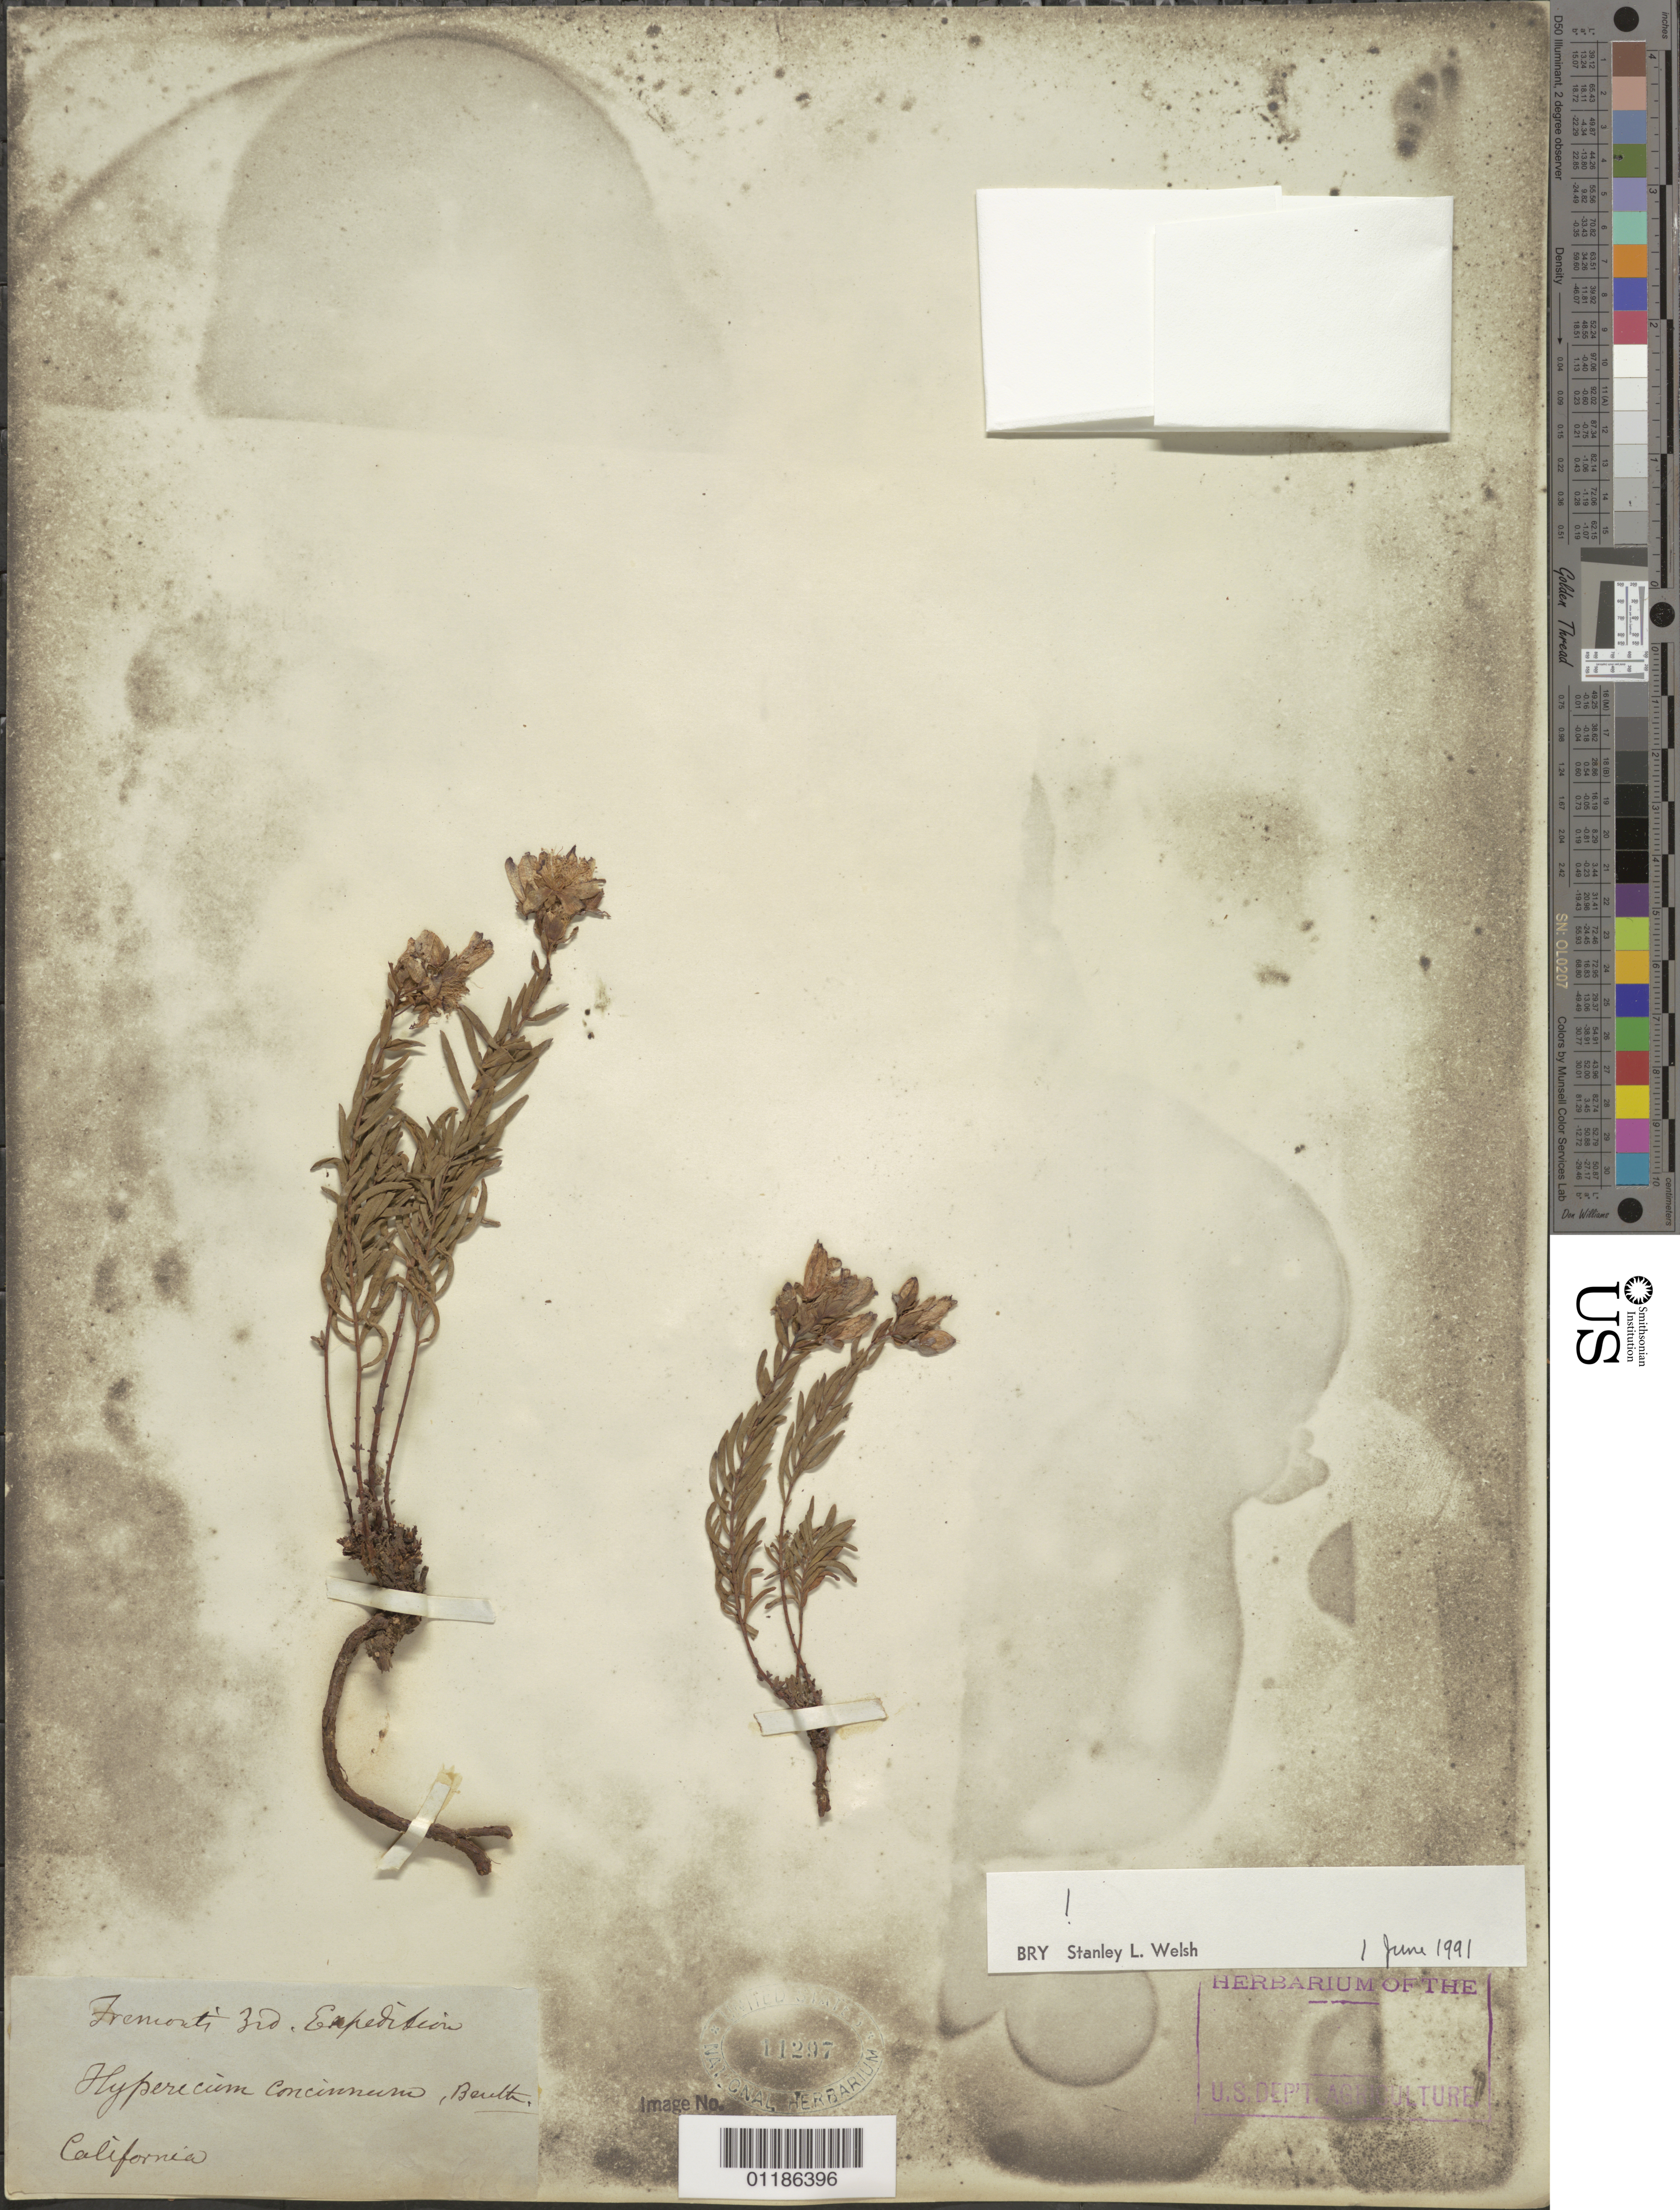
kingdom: Plantae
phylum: Tracheophyta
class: Magnoliopsida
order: Malpighiales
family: Hypericaceae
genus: Hypericum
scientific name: Hypericum concinnum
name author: Benth.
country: United States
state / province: California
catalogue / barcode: US 11297